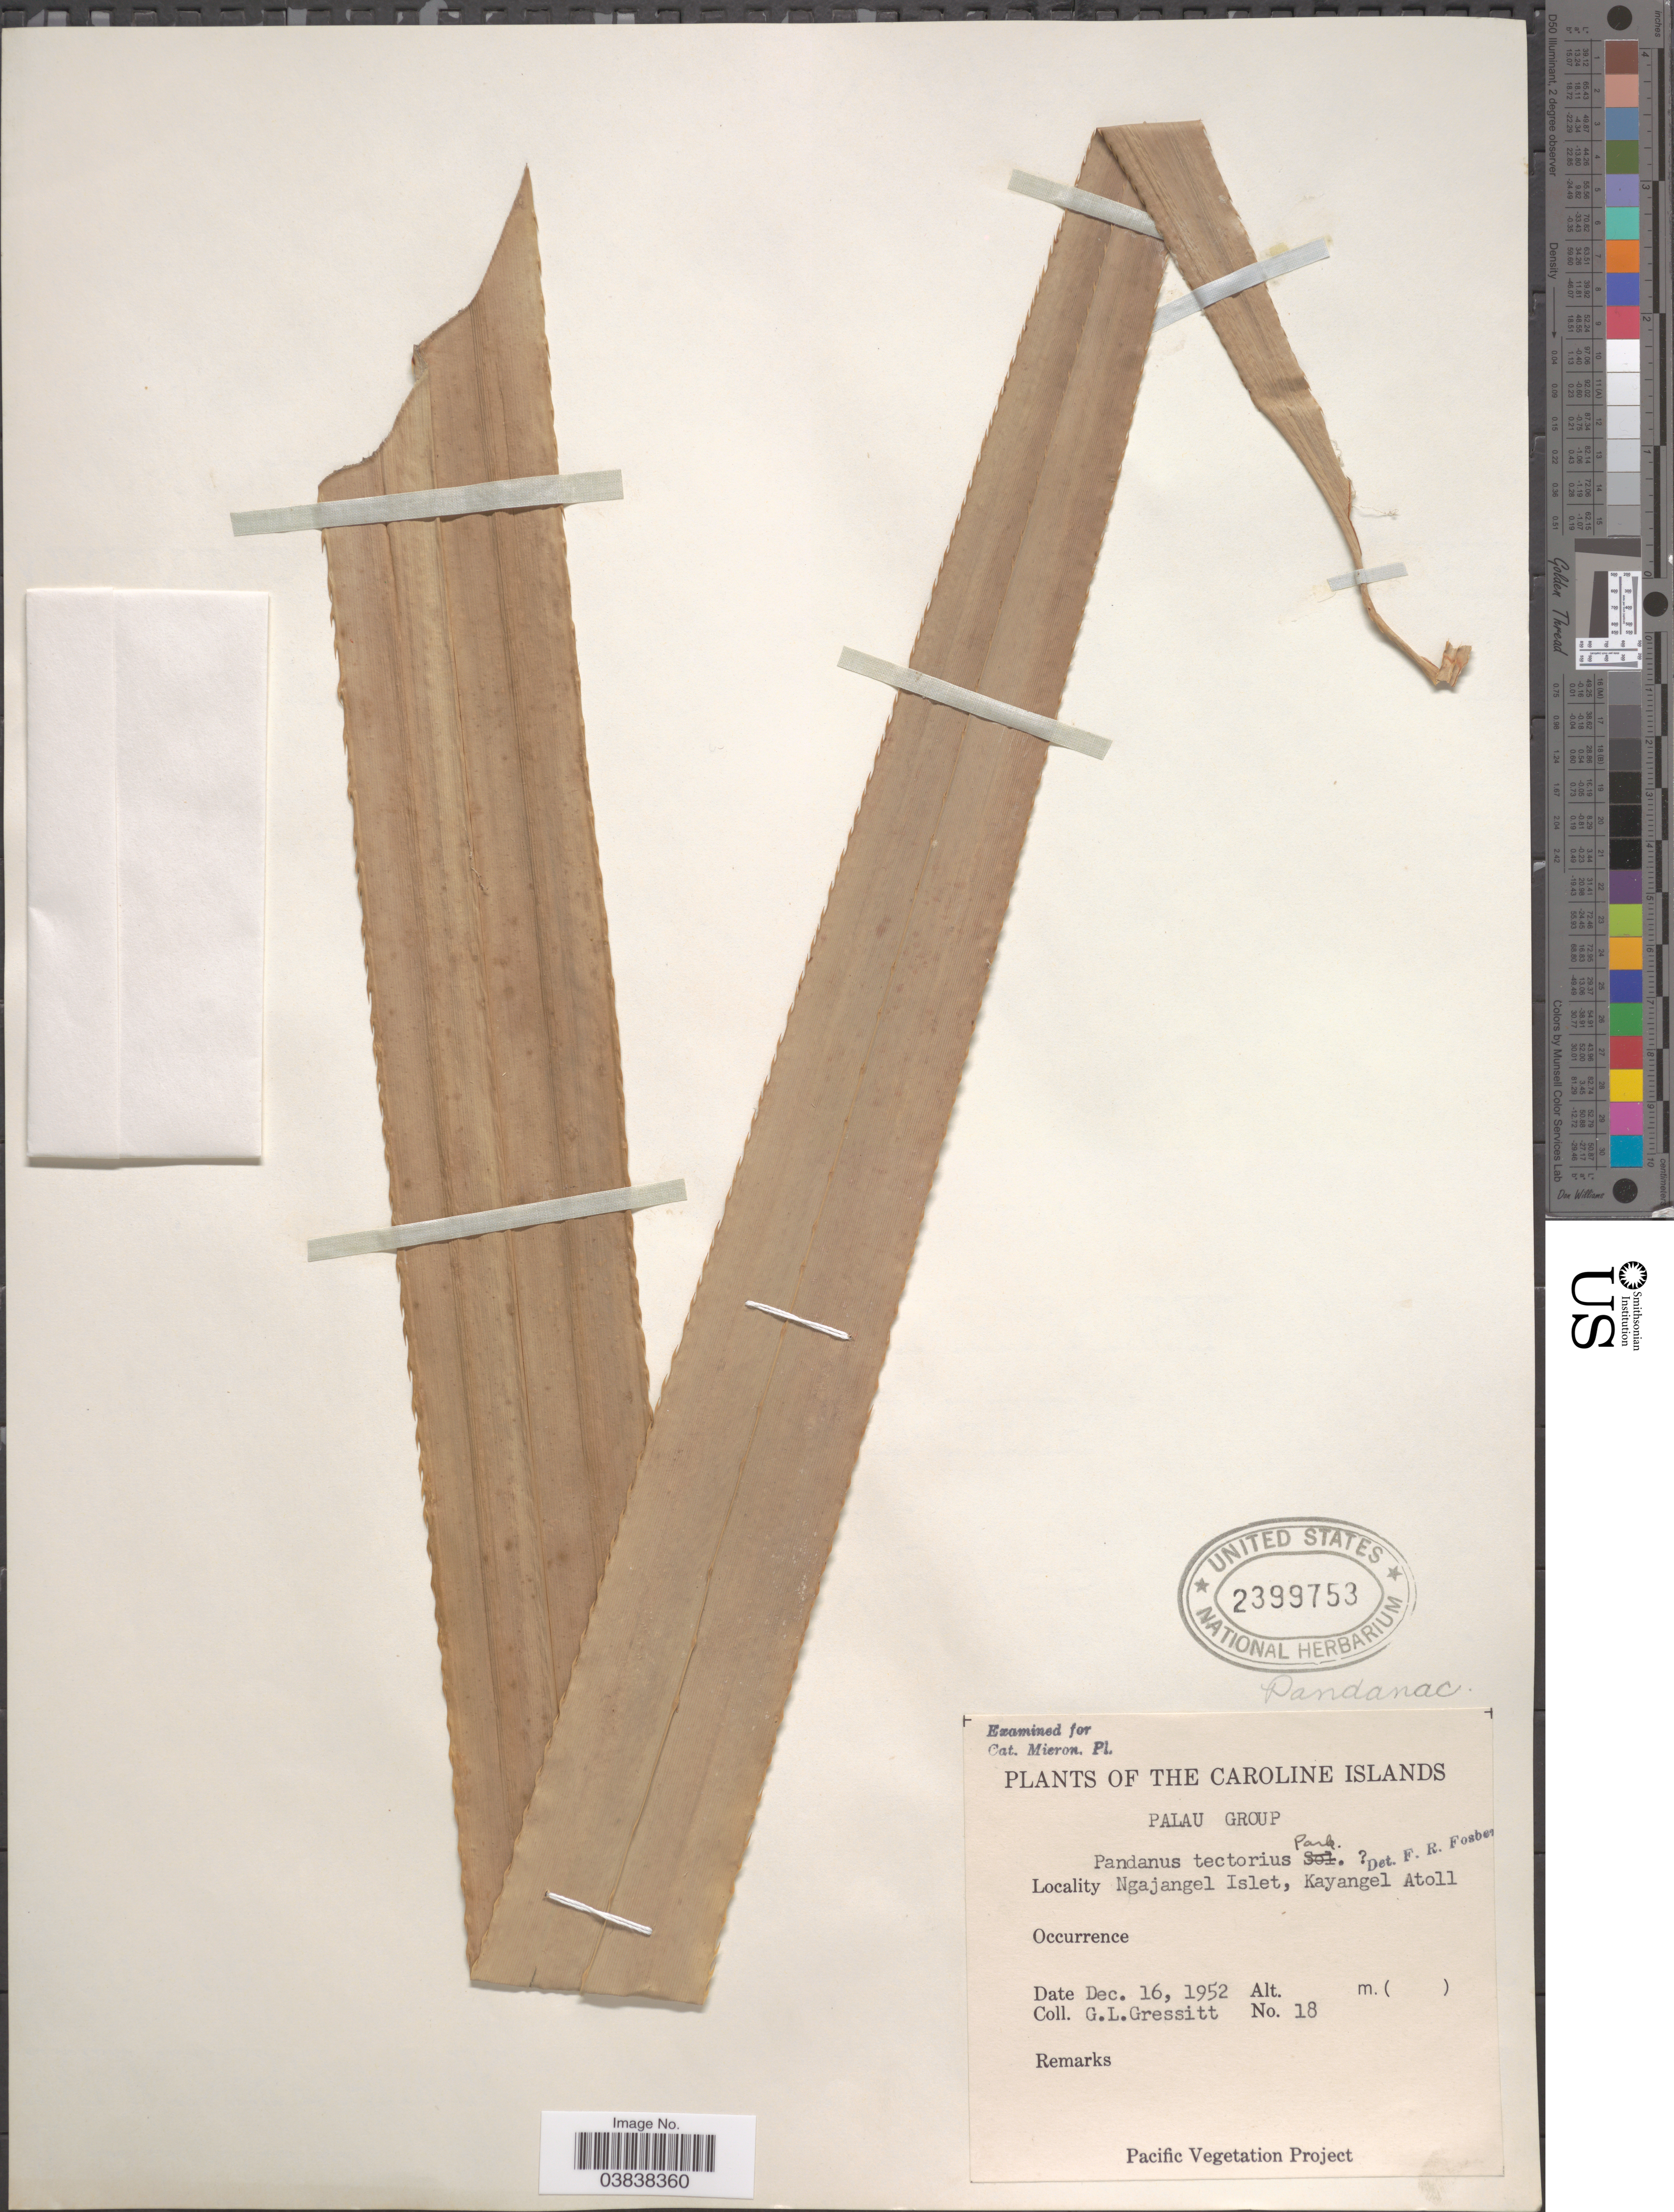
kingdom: Plantae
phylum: Tracheophyta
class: Liliopsida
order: Pandanales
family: Pandanaceae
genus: Pandanus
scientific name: Pandanus tectorius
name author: Parkinson ex DuRoi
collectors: G. Gressitt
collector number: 18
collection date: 1952-12-16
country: Palau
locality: Caroline Islands. Palau Group. Ngajangel Islet, Kayangel Atoll.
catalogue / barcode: US 2399753